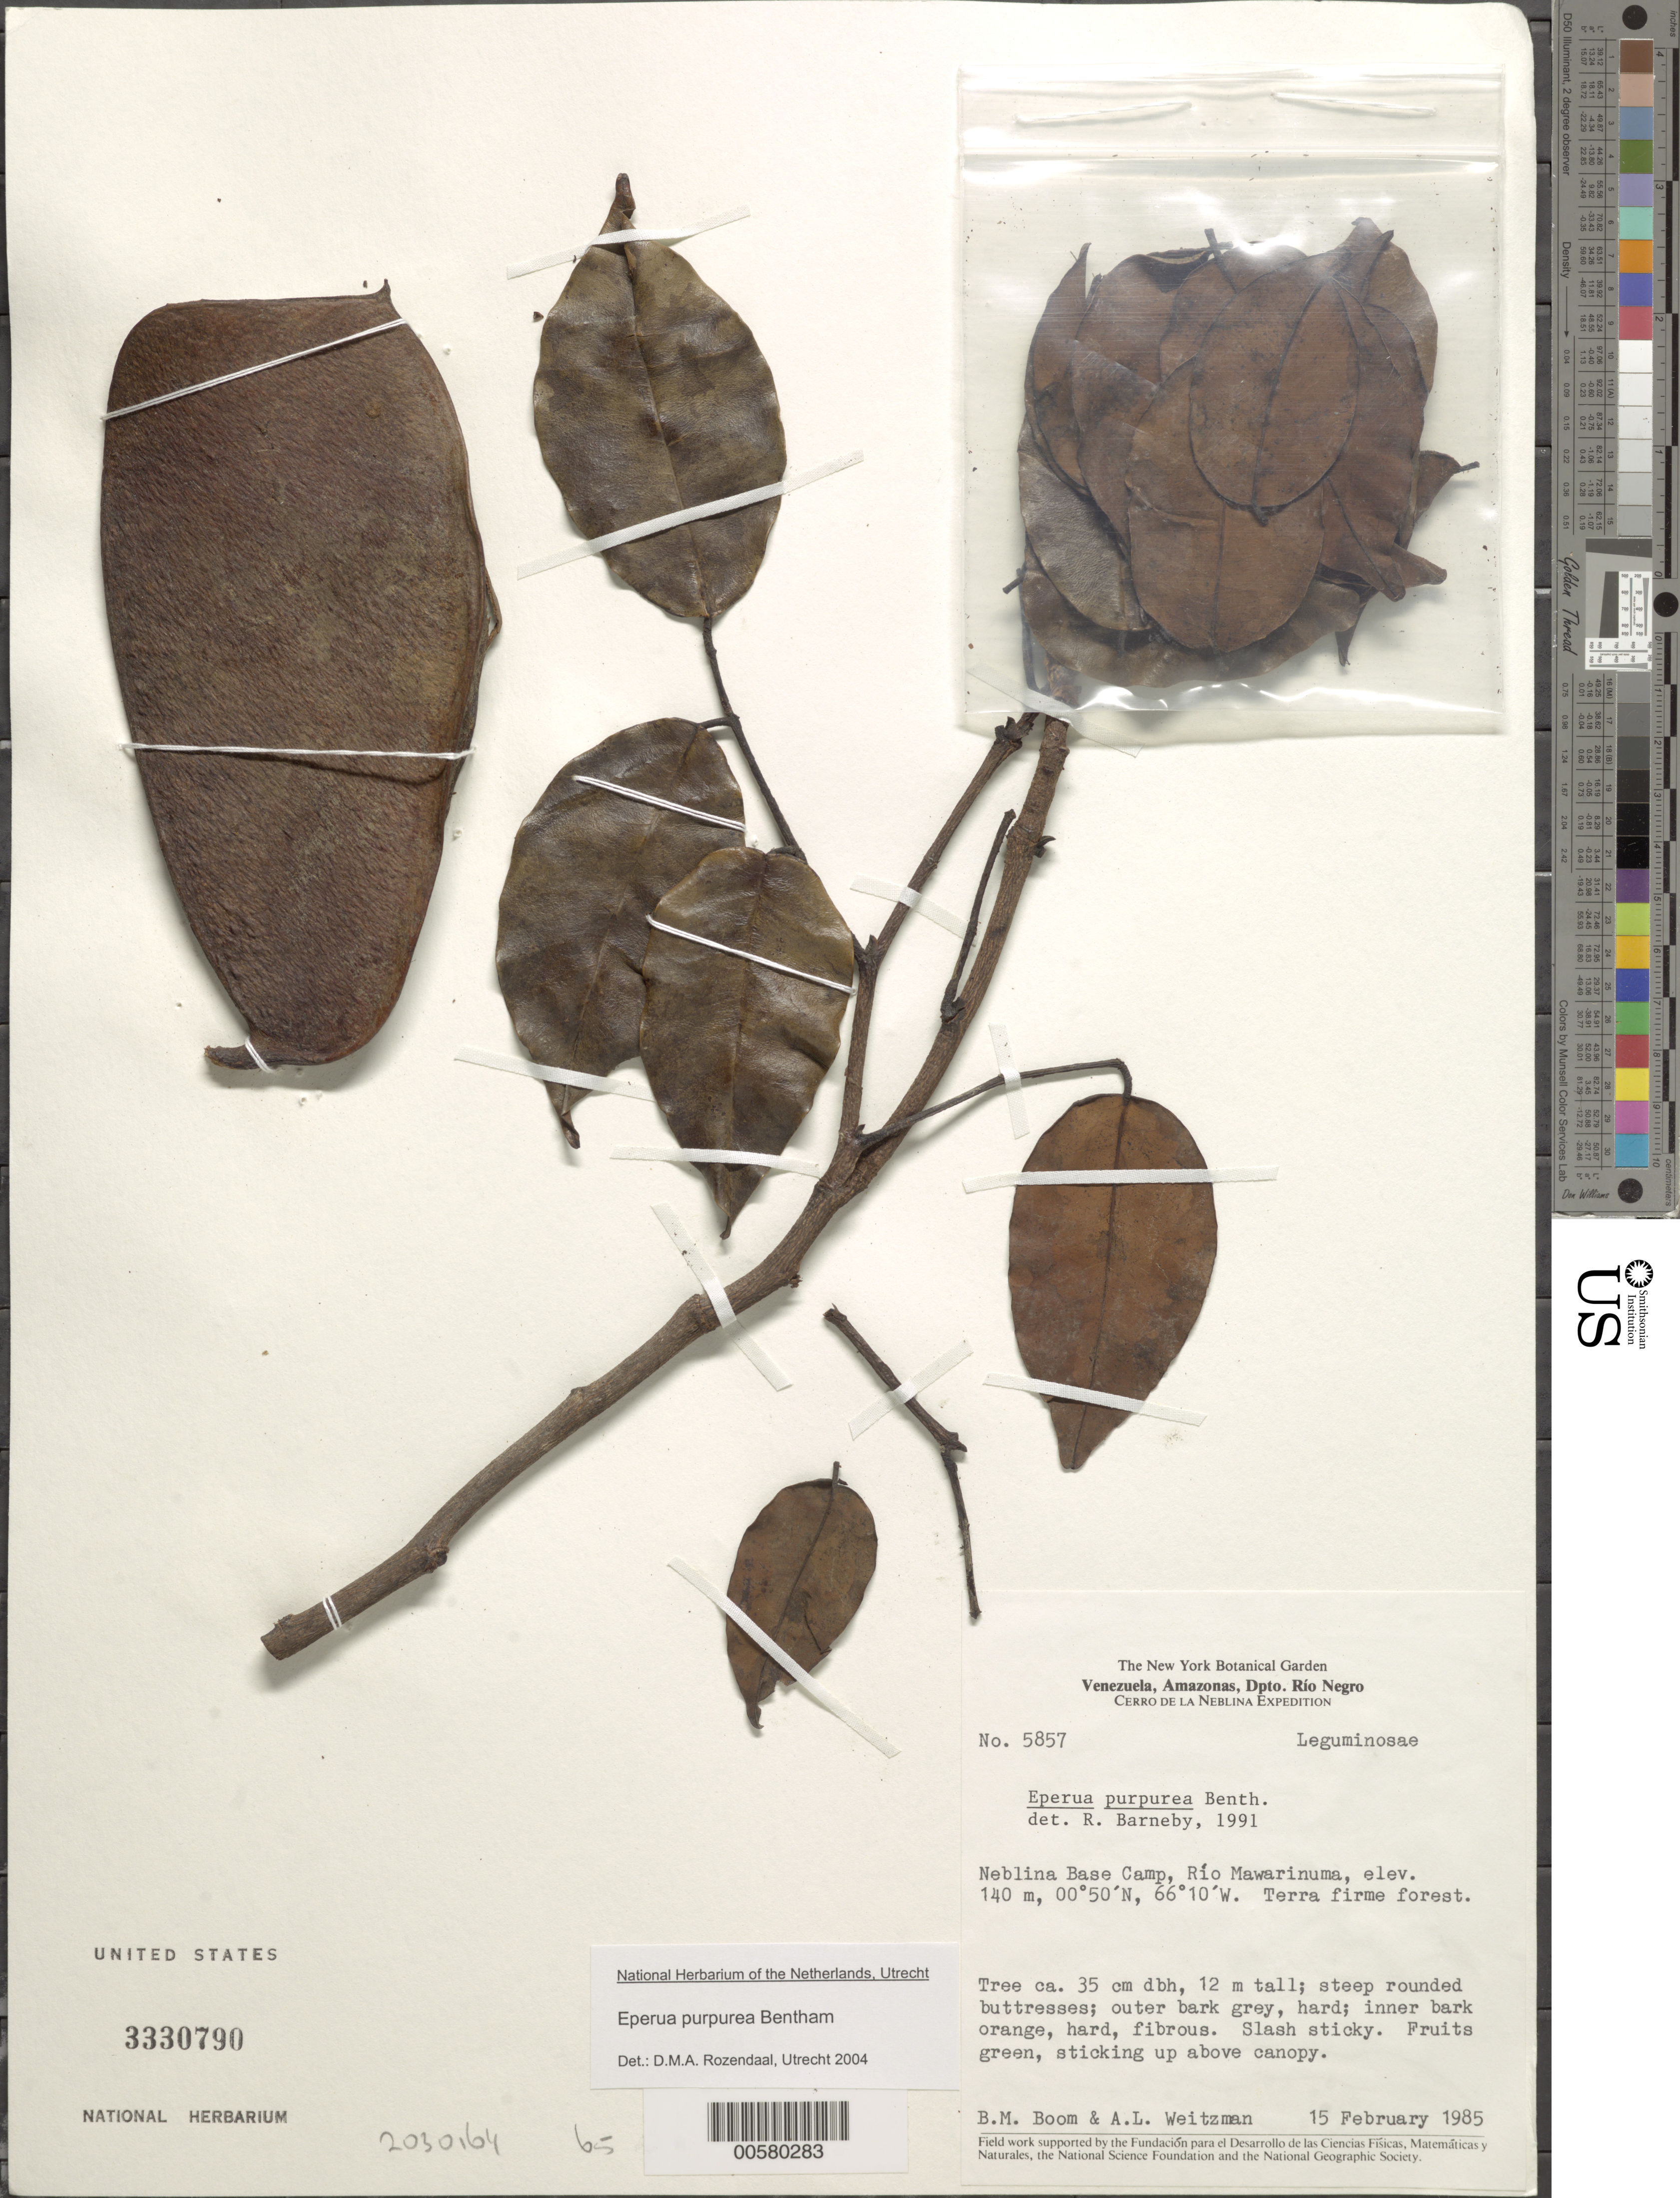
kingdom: Plantae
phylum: Tracheophyta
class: Magnoliopsida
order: Fabales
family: Fabaceae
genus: Eperua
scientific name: Eperua purpurea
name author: Benth.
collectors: B. M. Boom & A. L. Weitzman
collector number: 5857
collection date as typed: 15 Feb 1985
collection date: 1985-02-15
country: Venezuela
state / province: Amazonas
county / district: Rio Negro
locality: Neblina base camp, rio mawarinuma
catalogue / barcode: US 3330790